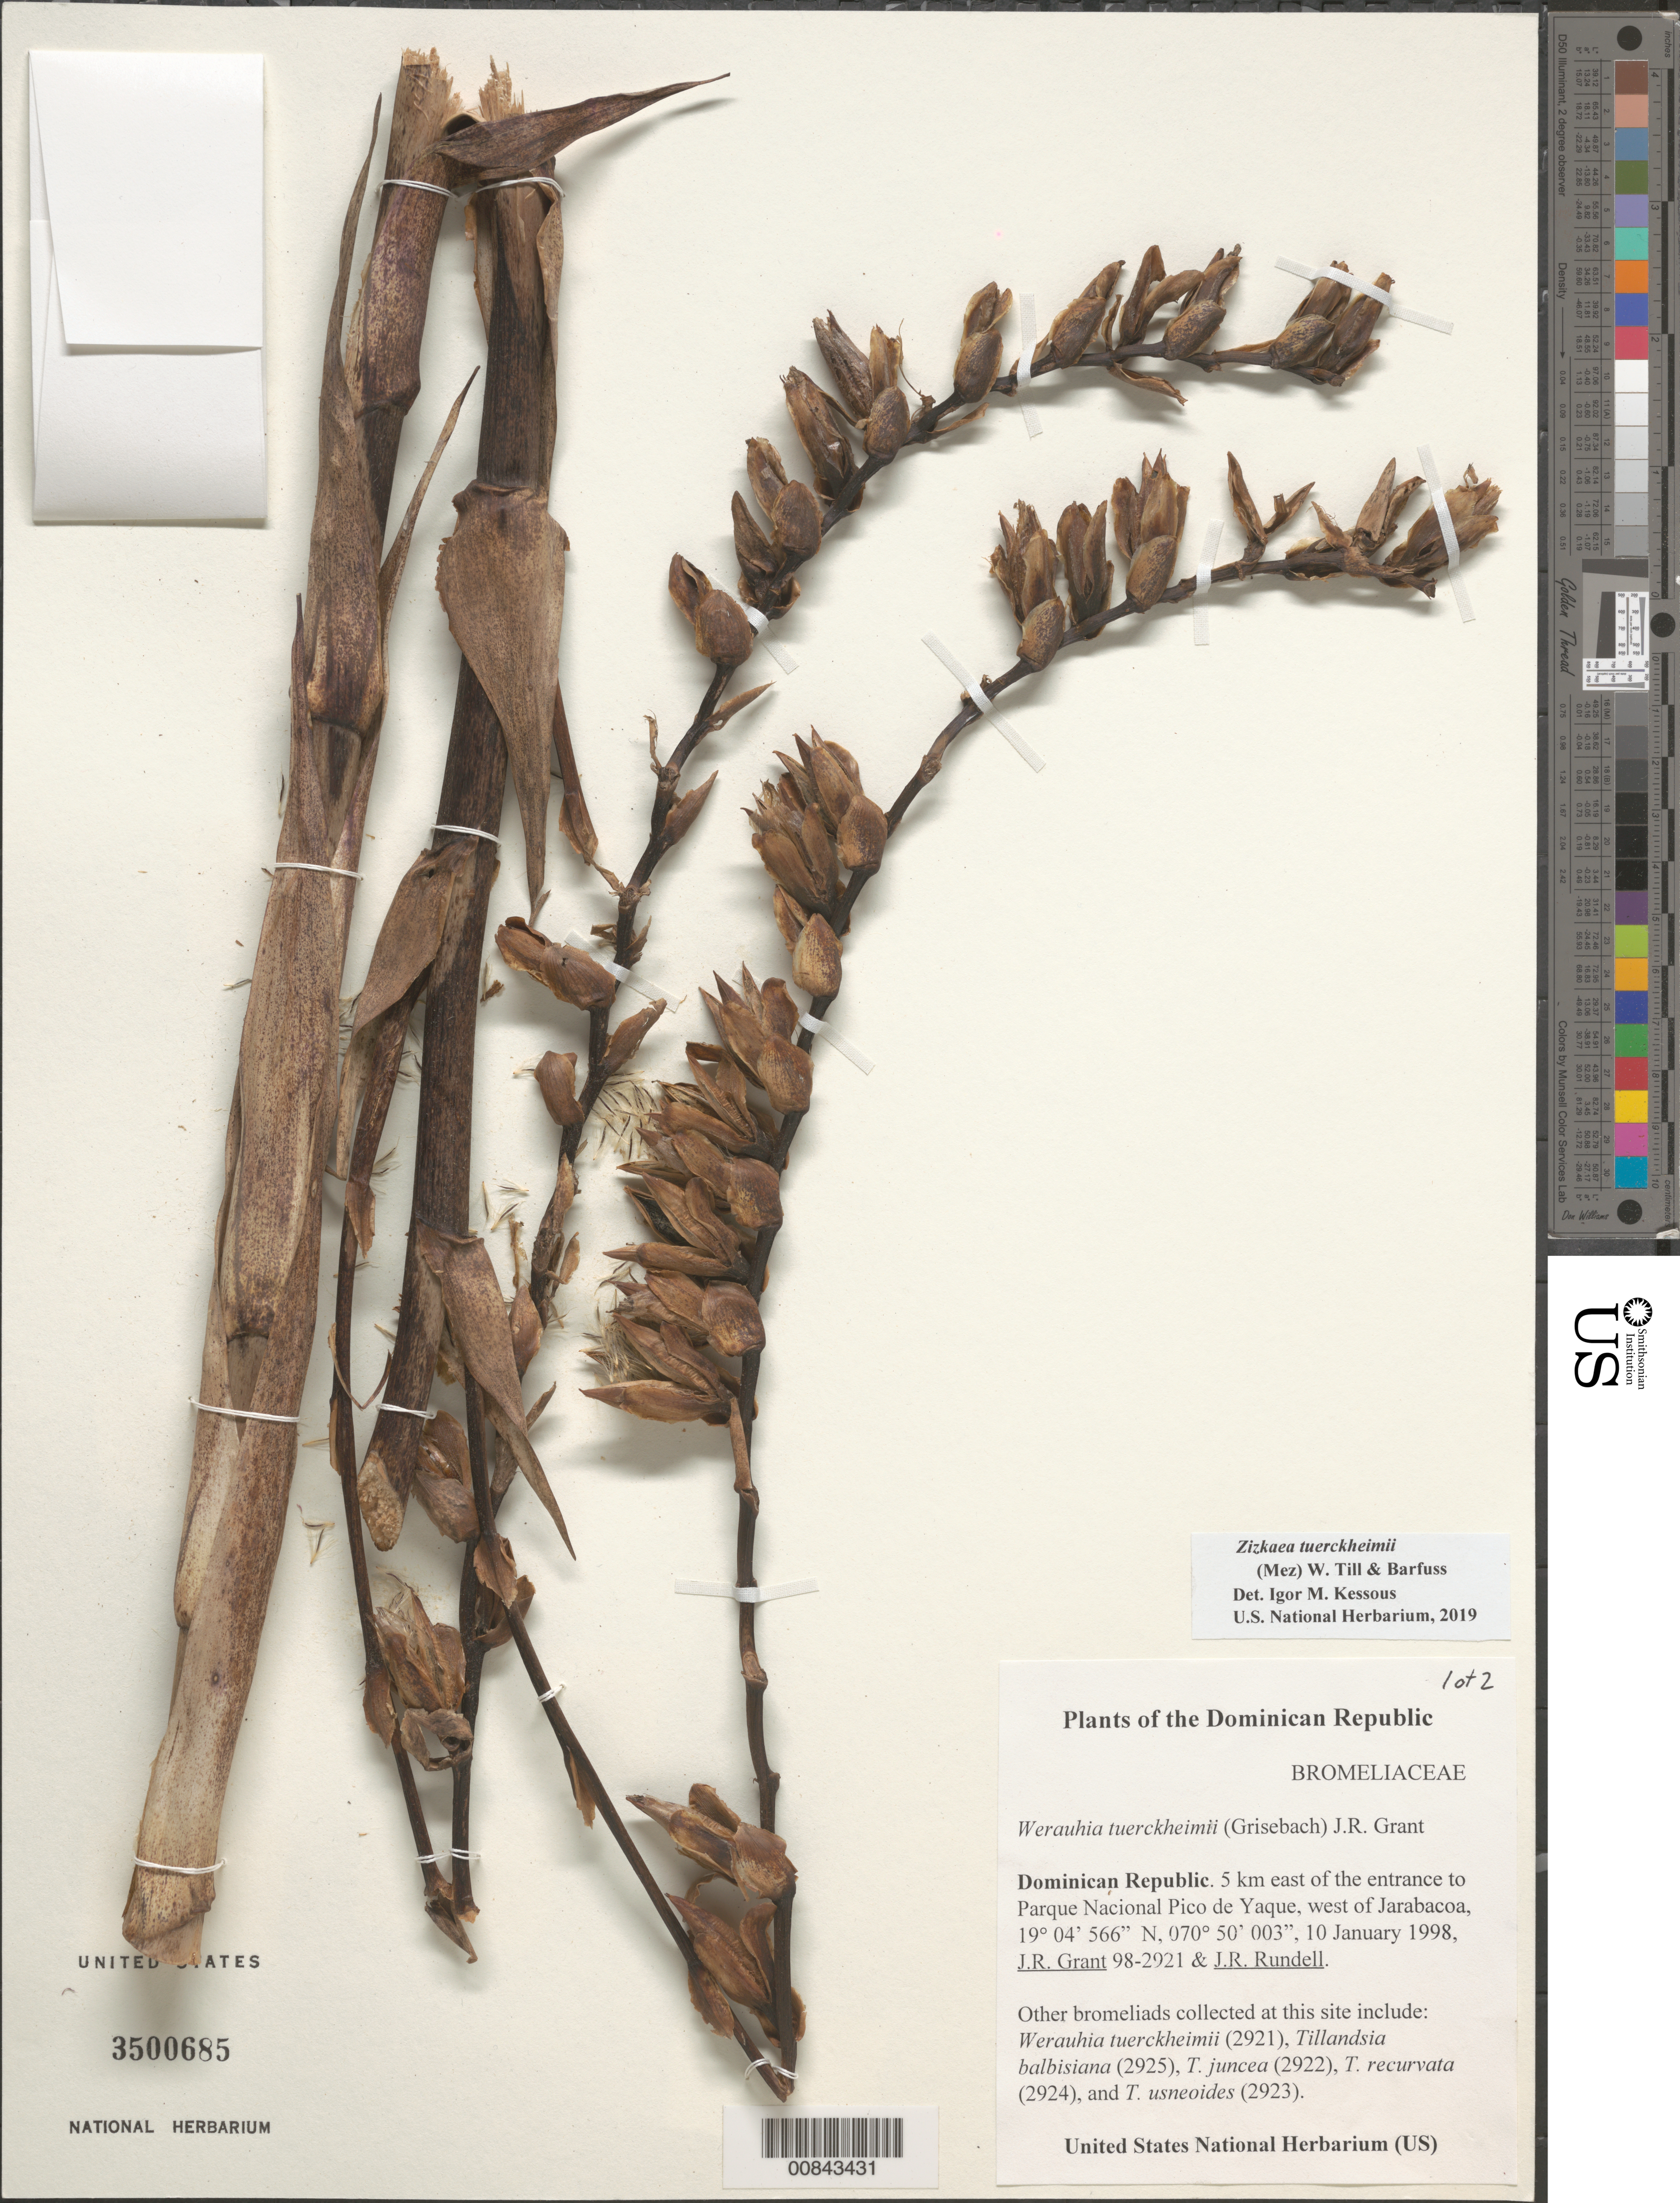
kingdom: Plantae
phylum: Tracheophyta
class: Liliopsida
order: Poales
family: Bromeliaceae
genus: Zizkaea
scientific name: Zizkaea tuerckheimii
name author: (Mez) W. Till & Barfuss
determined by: Kessous, Igor M.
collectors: J. R. Grant & J. R. Rundell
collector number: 982921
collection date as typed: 10 Jan 1998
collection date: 1998-01-10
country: Dominican Republic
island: Hispaniola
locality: Parque Nacional Pico de Yaque, 5 km east of entrance to, W of Jarabacoa.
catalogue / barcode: US 3500685